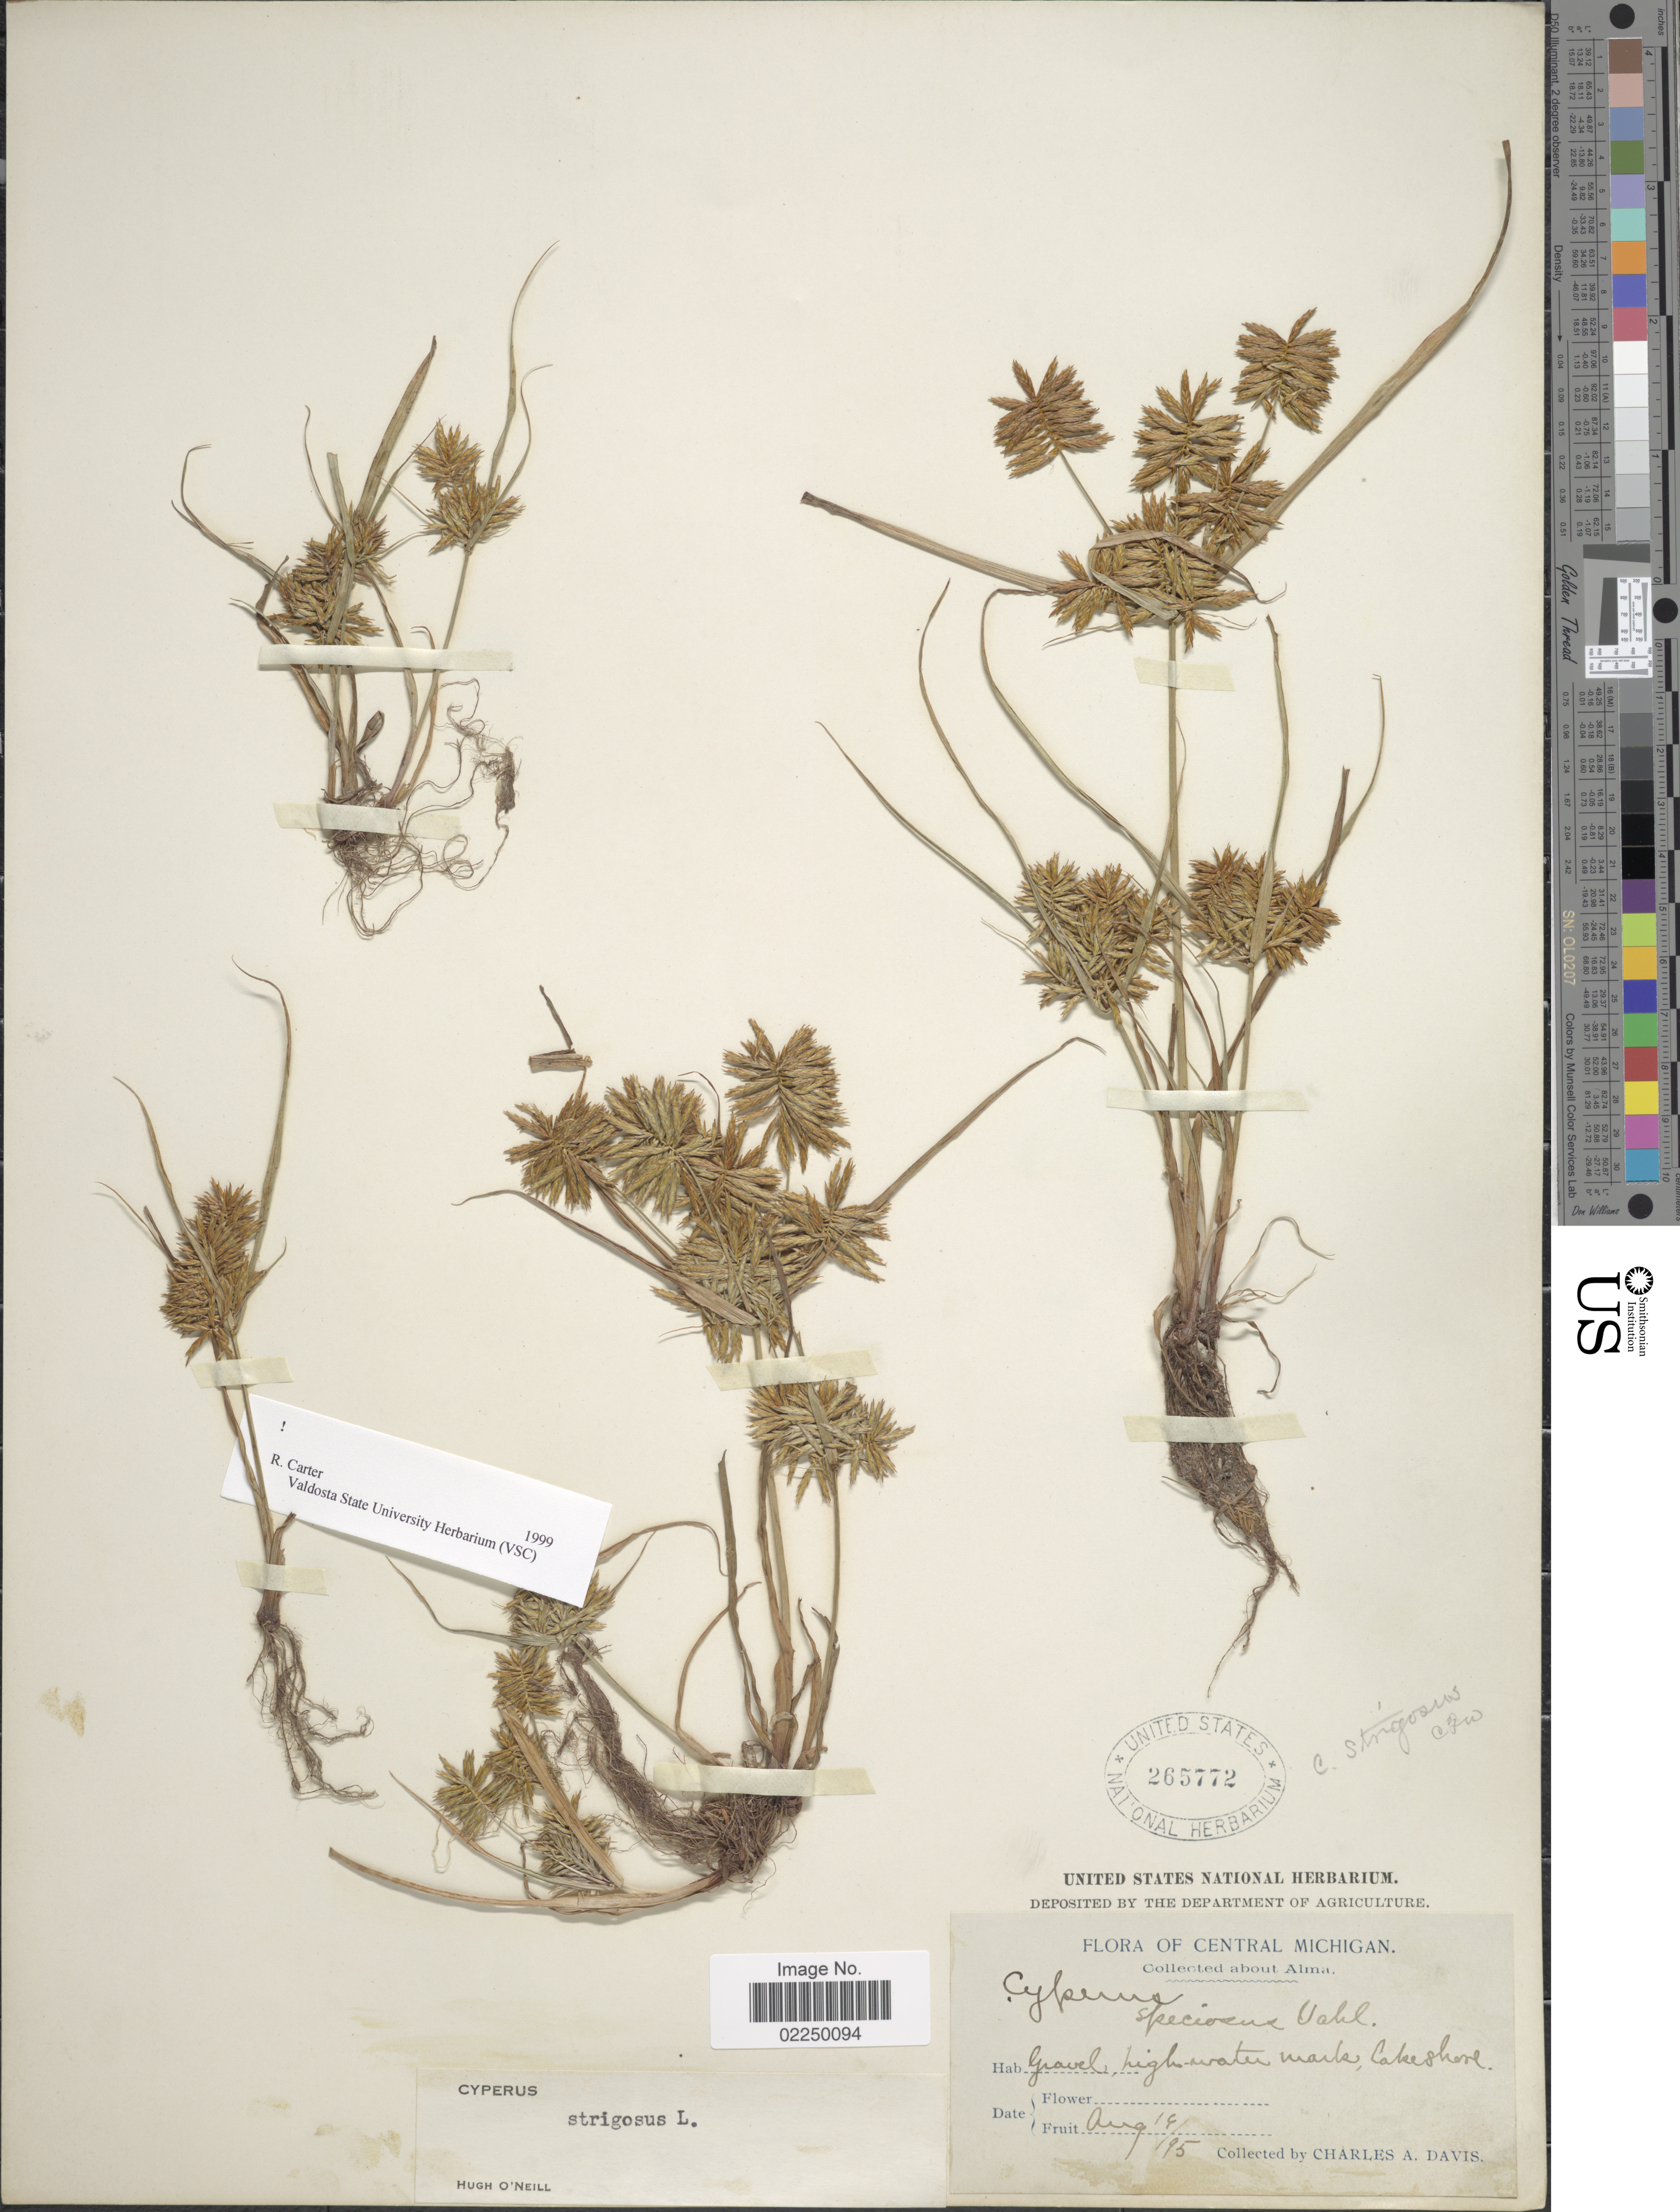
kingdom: Plantae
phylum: Tracheophyta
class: Liliopsida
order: Poales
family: Cyperaceae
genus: Cyperus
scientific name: Cyperus strigosus L.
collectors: C. Davis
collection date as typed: Transcribed d/m/y: 14/8/95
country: United States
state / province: Michigan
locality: Central Michigan, gravel, high-water mark, Lakeshore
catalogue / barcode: US 265772